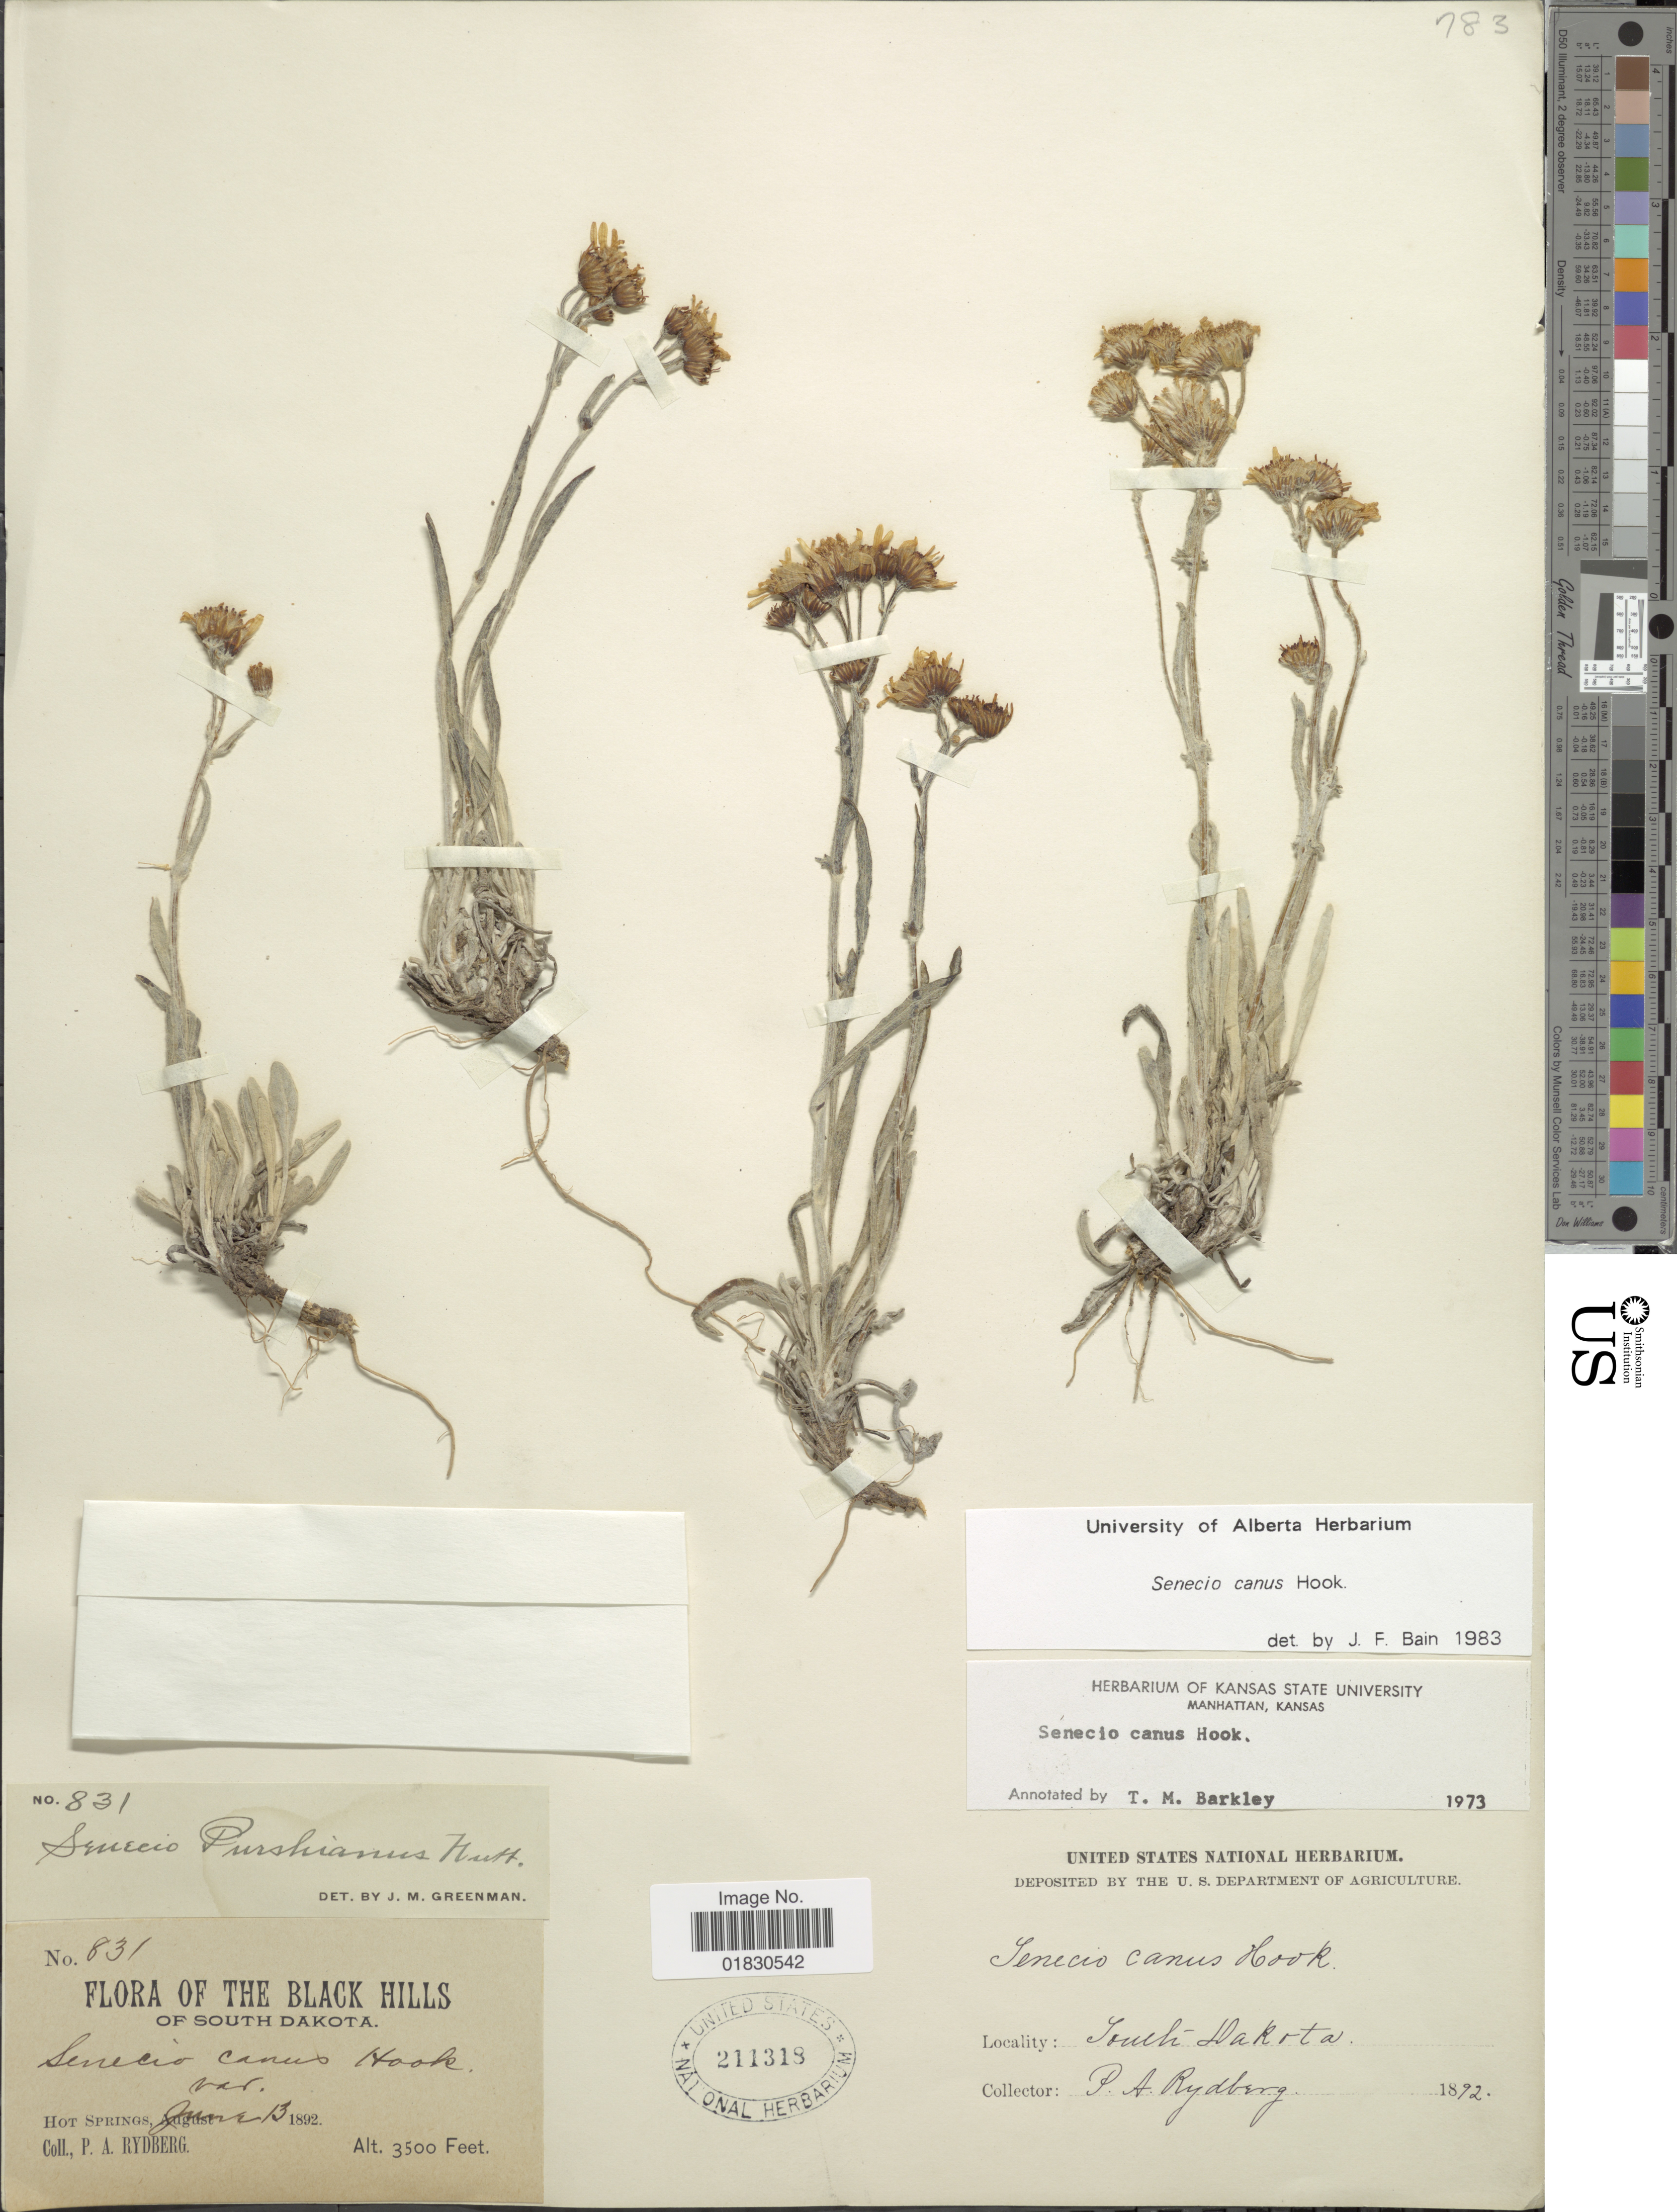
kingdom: Plantae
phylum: Tracheophyta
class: Magnoliopsida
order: Asterales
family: Asteraceae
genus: Packera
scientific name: Packera cana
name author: (Hook.) W.A. Weber & Á. Löve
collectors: P. A. Rydberg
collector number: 831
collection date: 1892-06-13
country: United States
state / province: South Dakota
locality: The Black Hills of South Dakota, Hot Springs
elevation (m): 1067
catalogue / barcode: US 211318